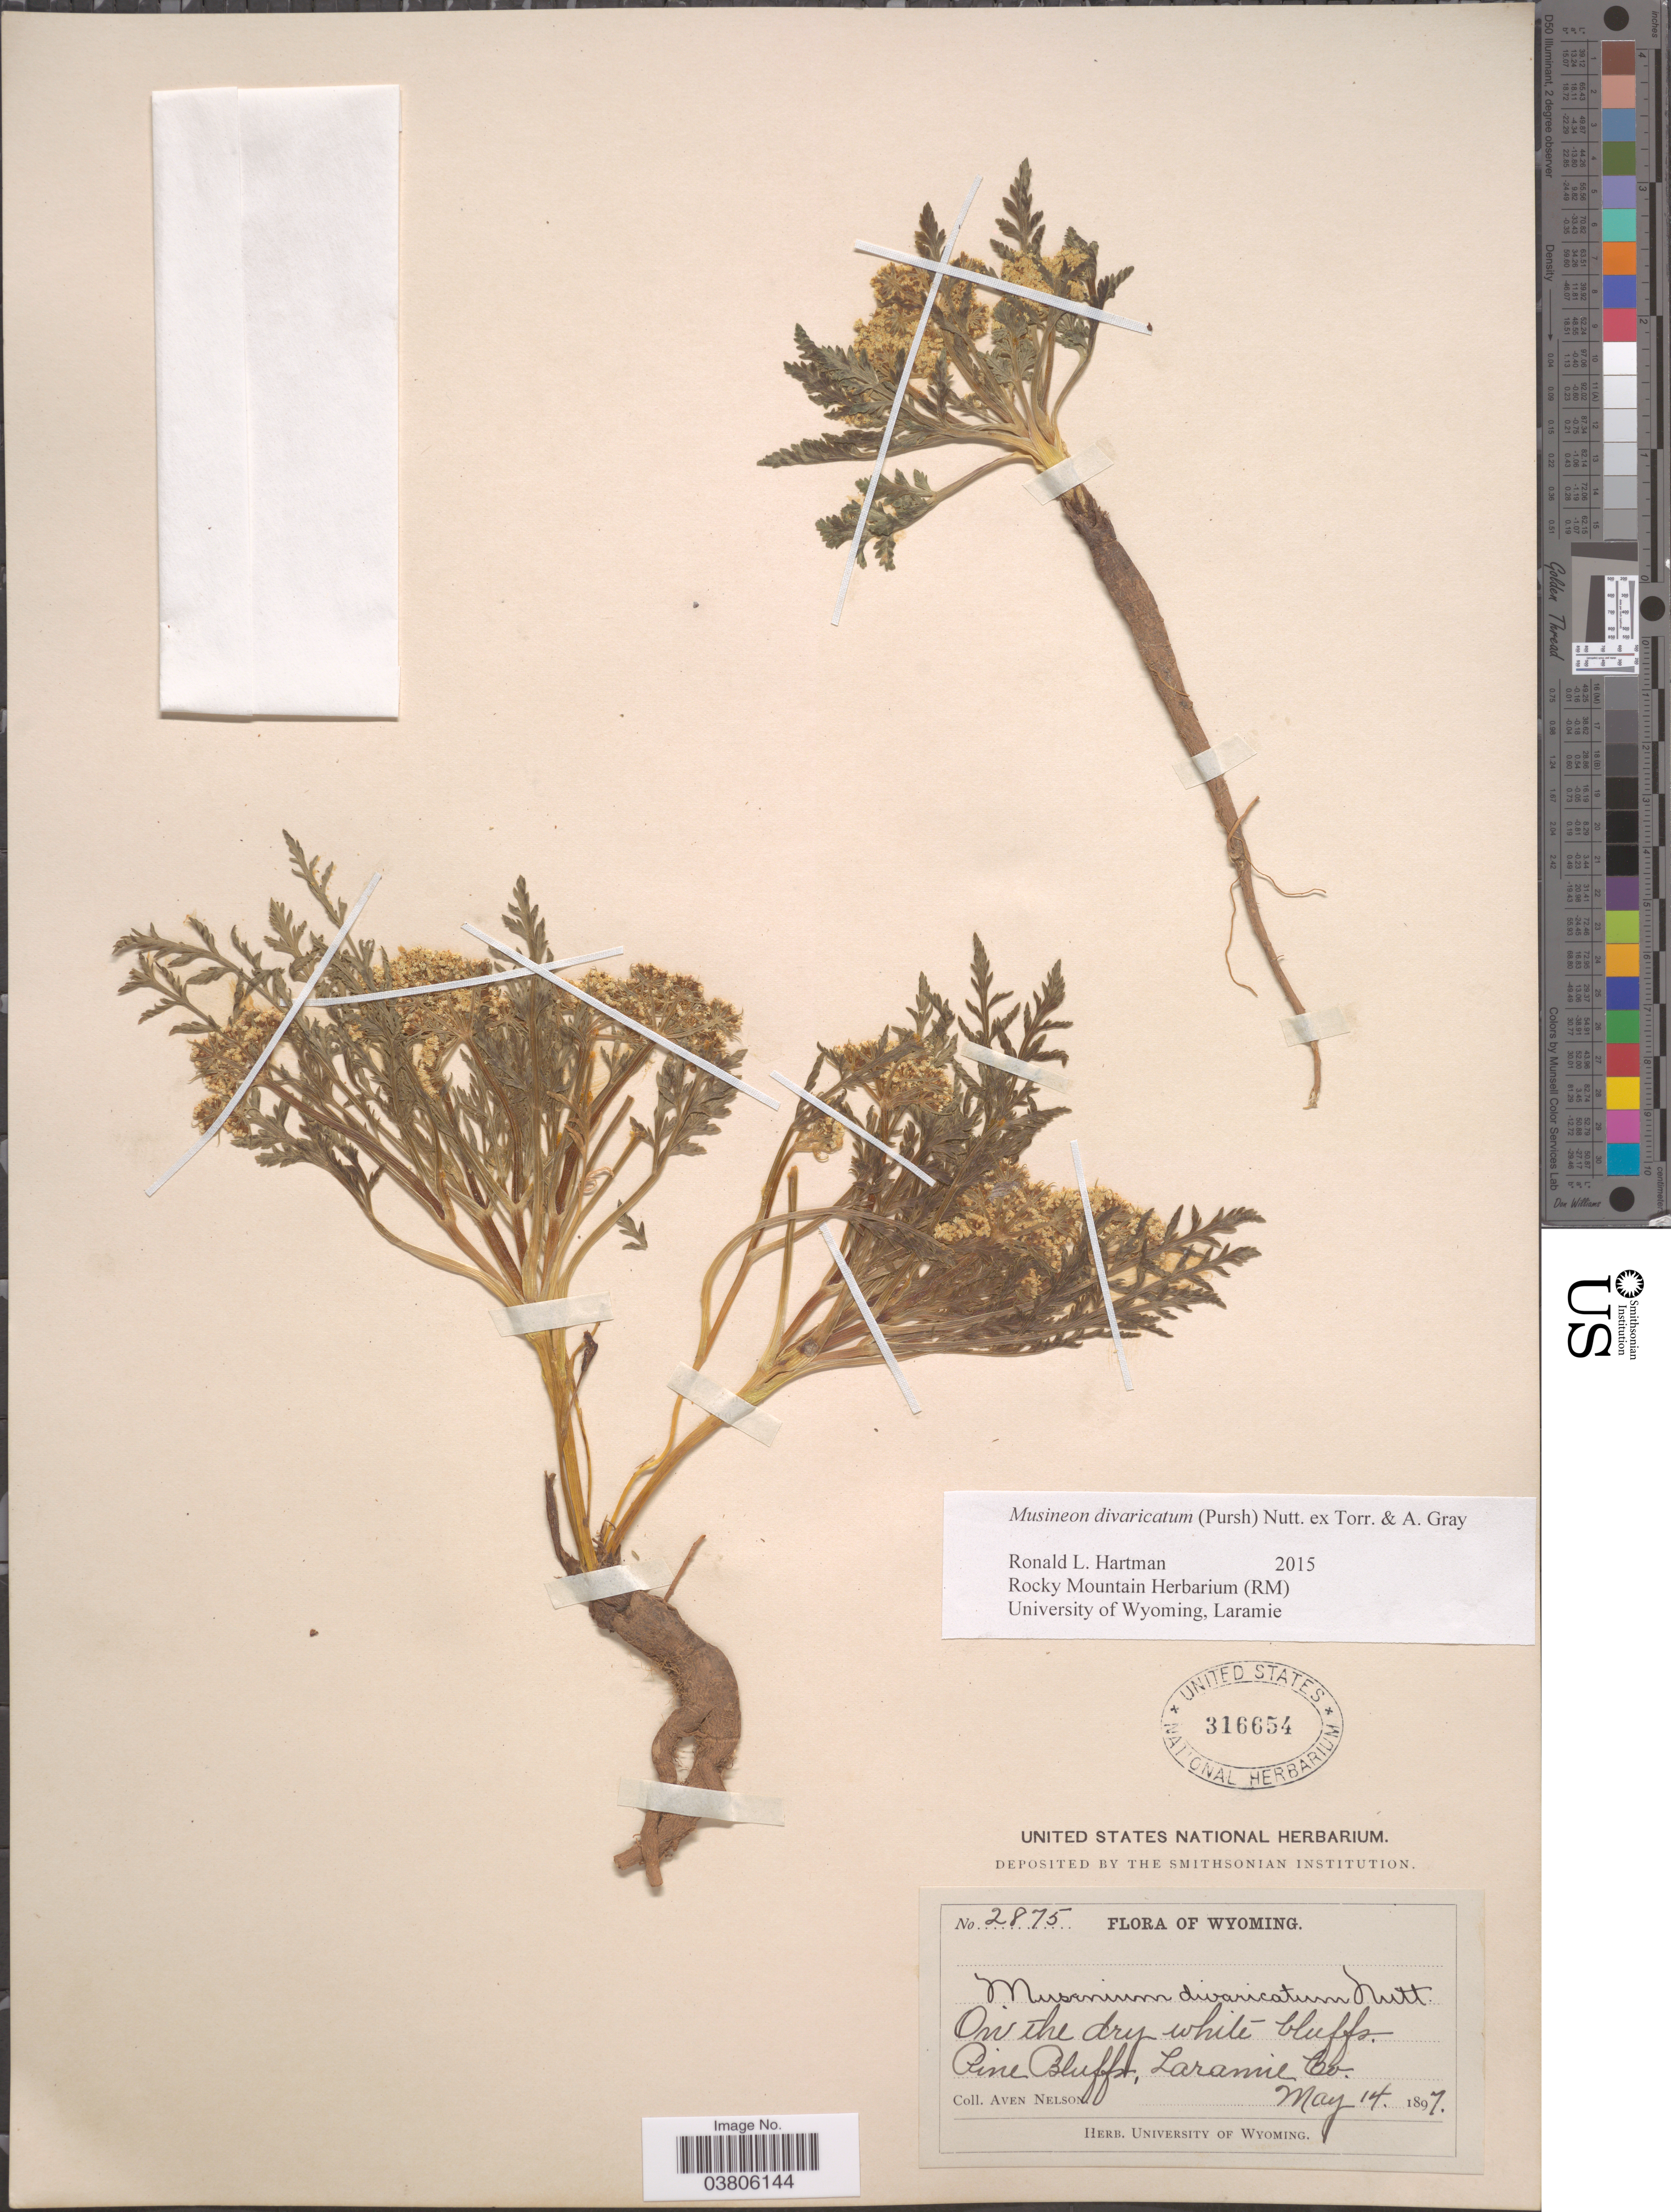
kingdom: Plantae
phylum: Tracheophyta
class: Magnoliopsida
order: Apiales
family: Apiaceae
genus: Musineon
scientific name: Musineon divaricatum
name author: (Pursh) Nutt.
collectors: A. Nelson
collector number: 2875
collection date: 1897-05-14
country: United States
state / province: Wyoming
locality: On the dry white bluffs. Pine Bluffs, Laramie Co.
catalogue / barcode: US 316654